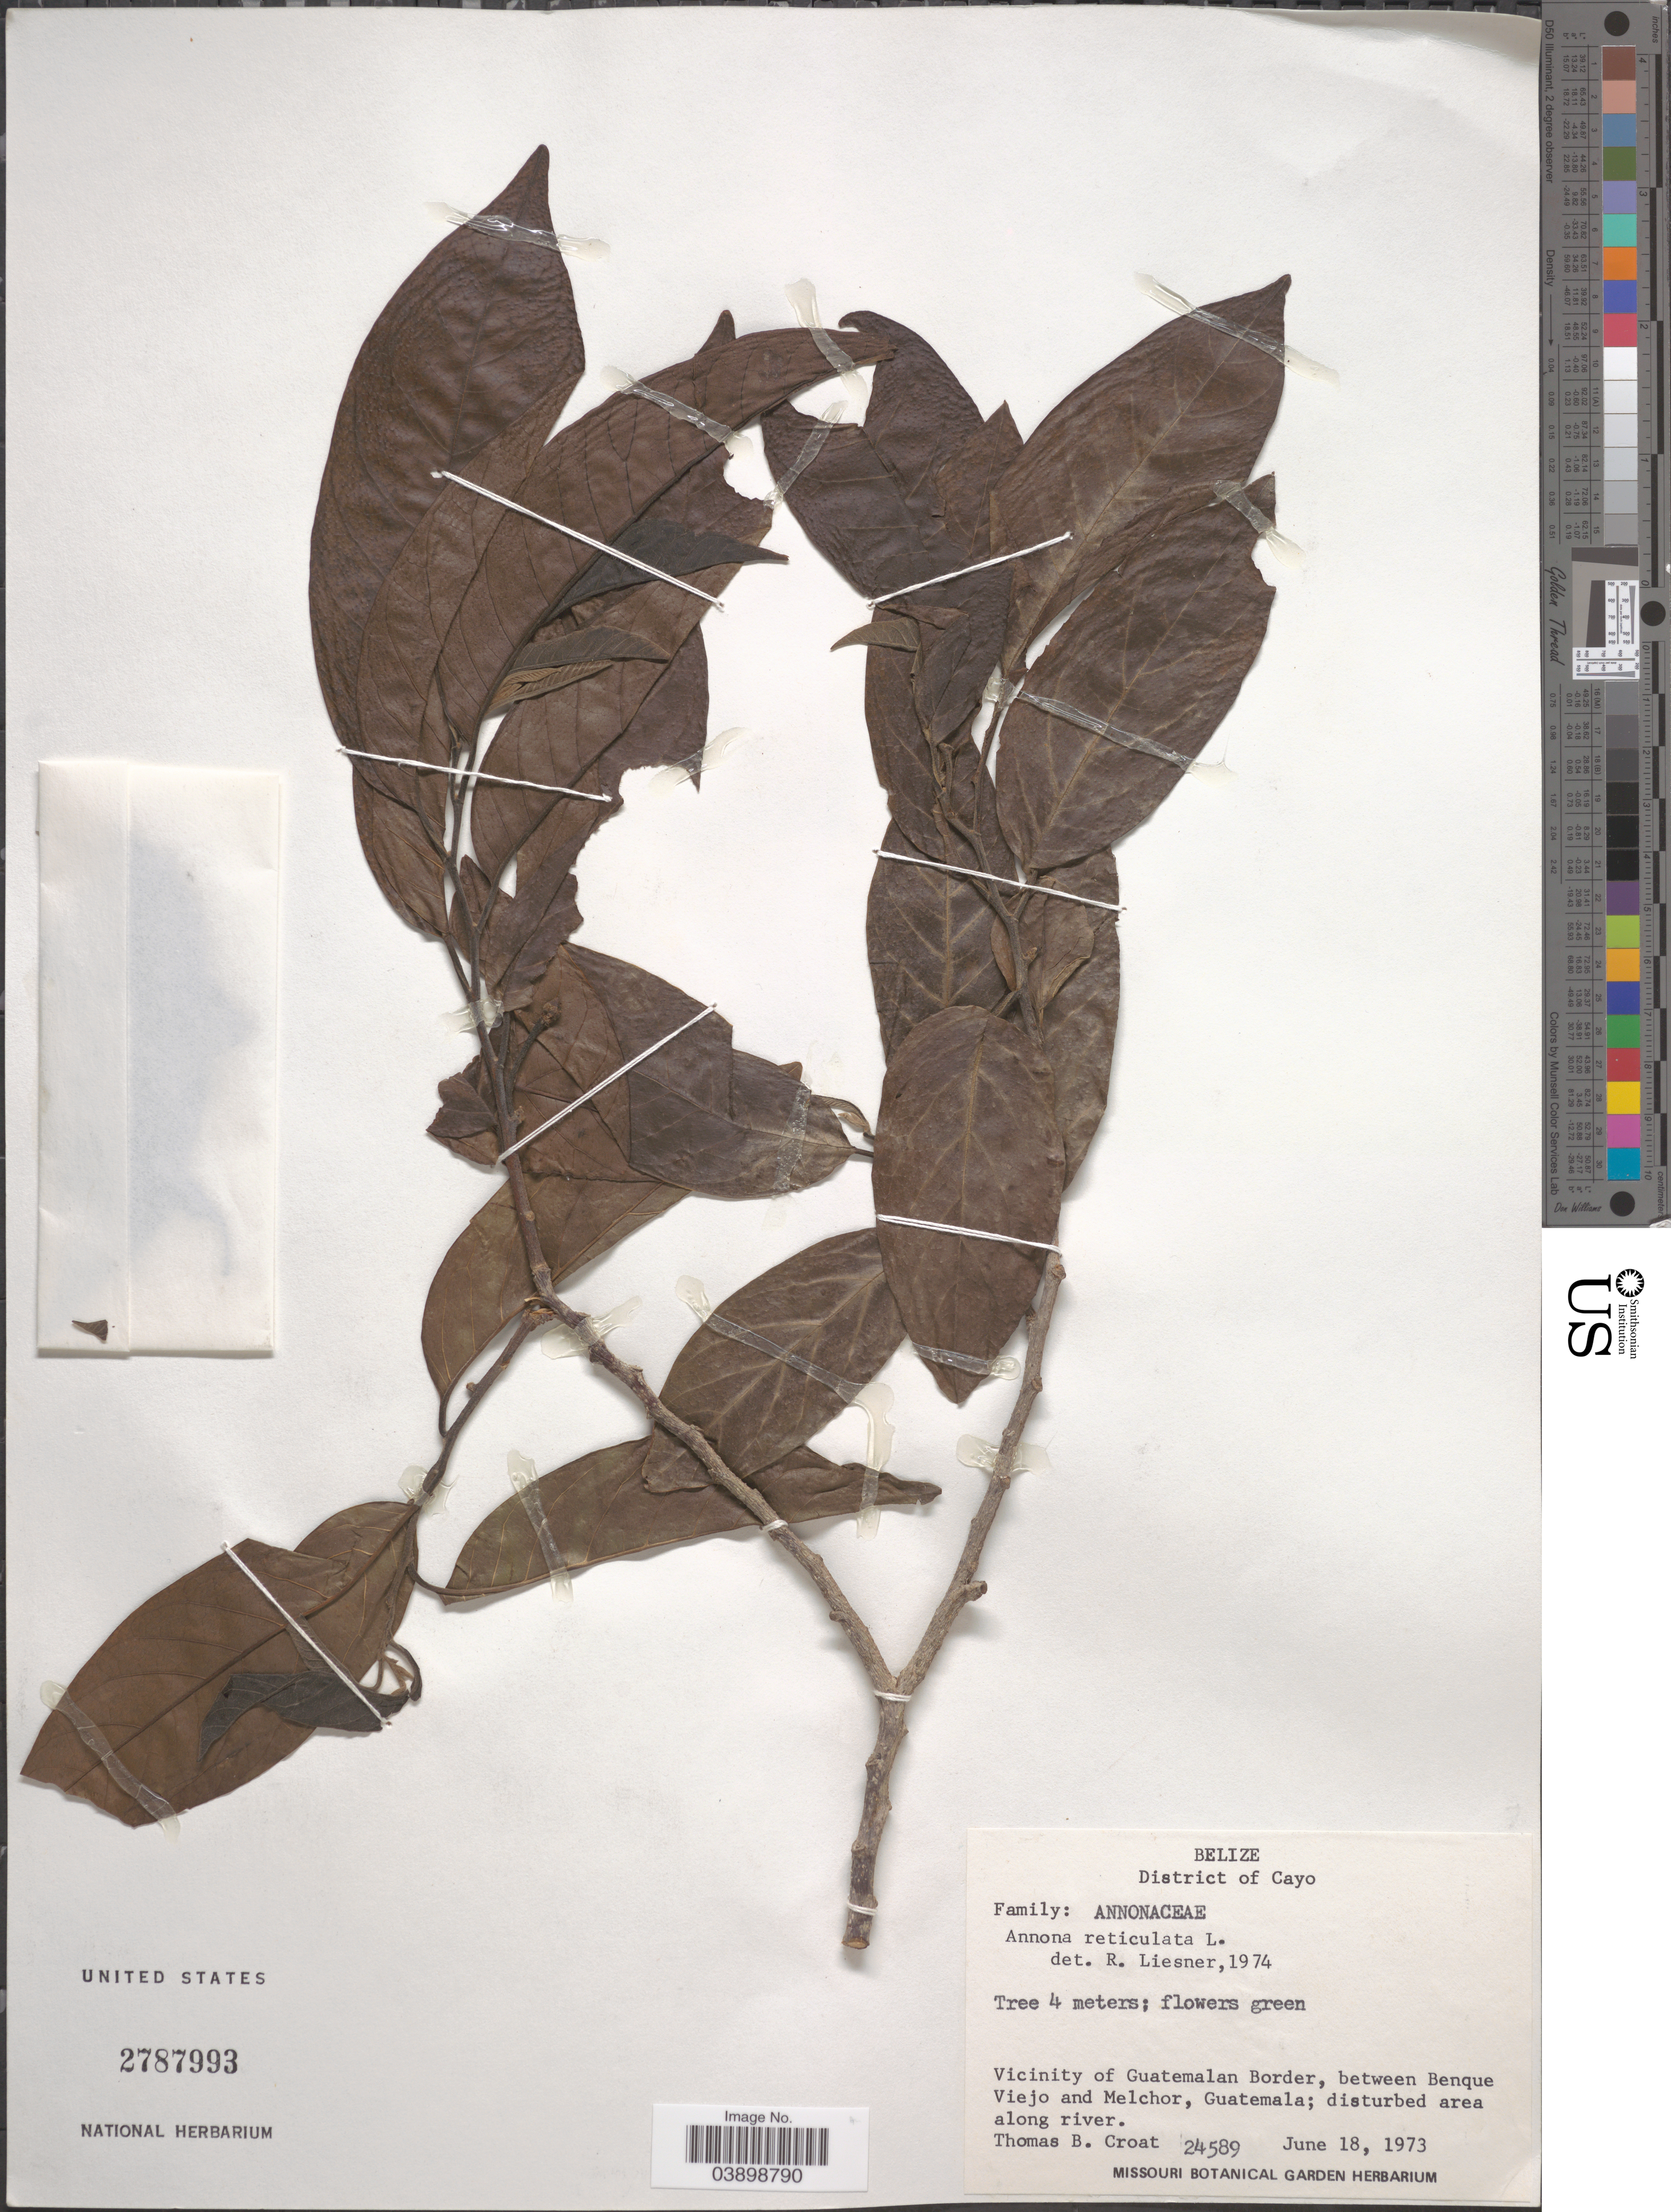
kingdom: Plantae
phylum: Tracheophyta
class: Magnoliopsida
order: Magnoliales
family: Annonaceae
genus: Annona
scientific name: Annona reticulata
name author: L.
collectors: T. B. Croat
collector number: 24589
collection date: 1973-06-18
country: Belize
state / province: Cayo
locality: District of Cayo. Vicinity of Guatemalan Border, between Benque Viejo and Melchor, Guatemala.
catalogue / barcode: US 2787993